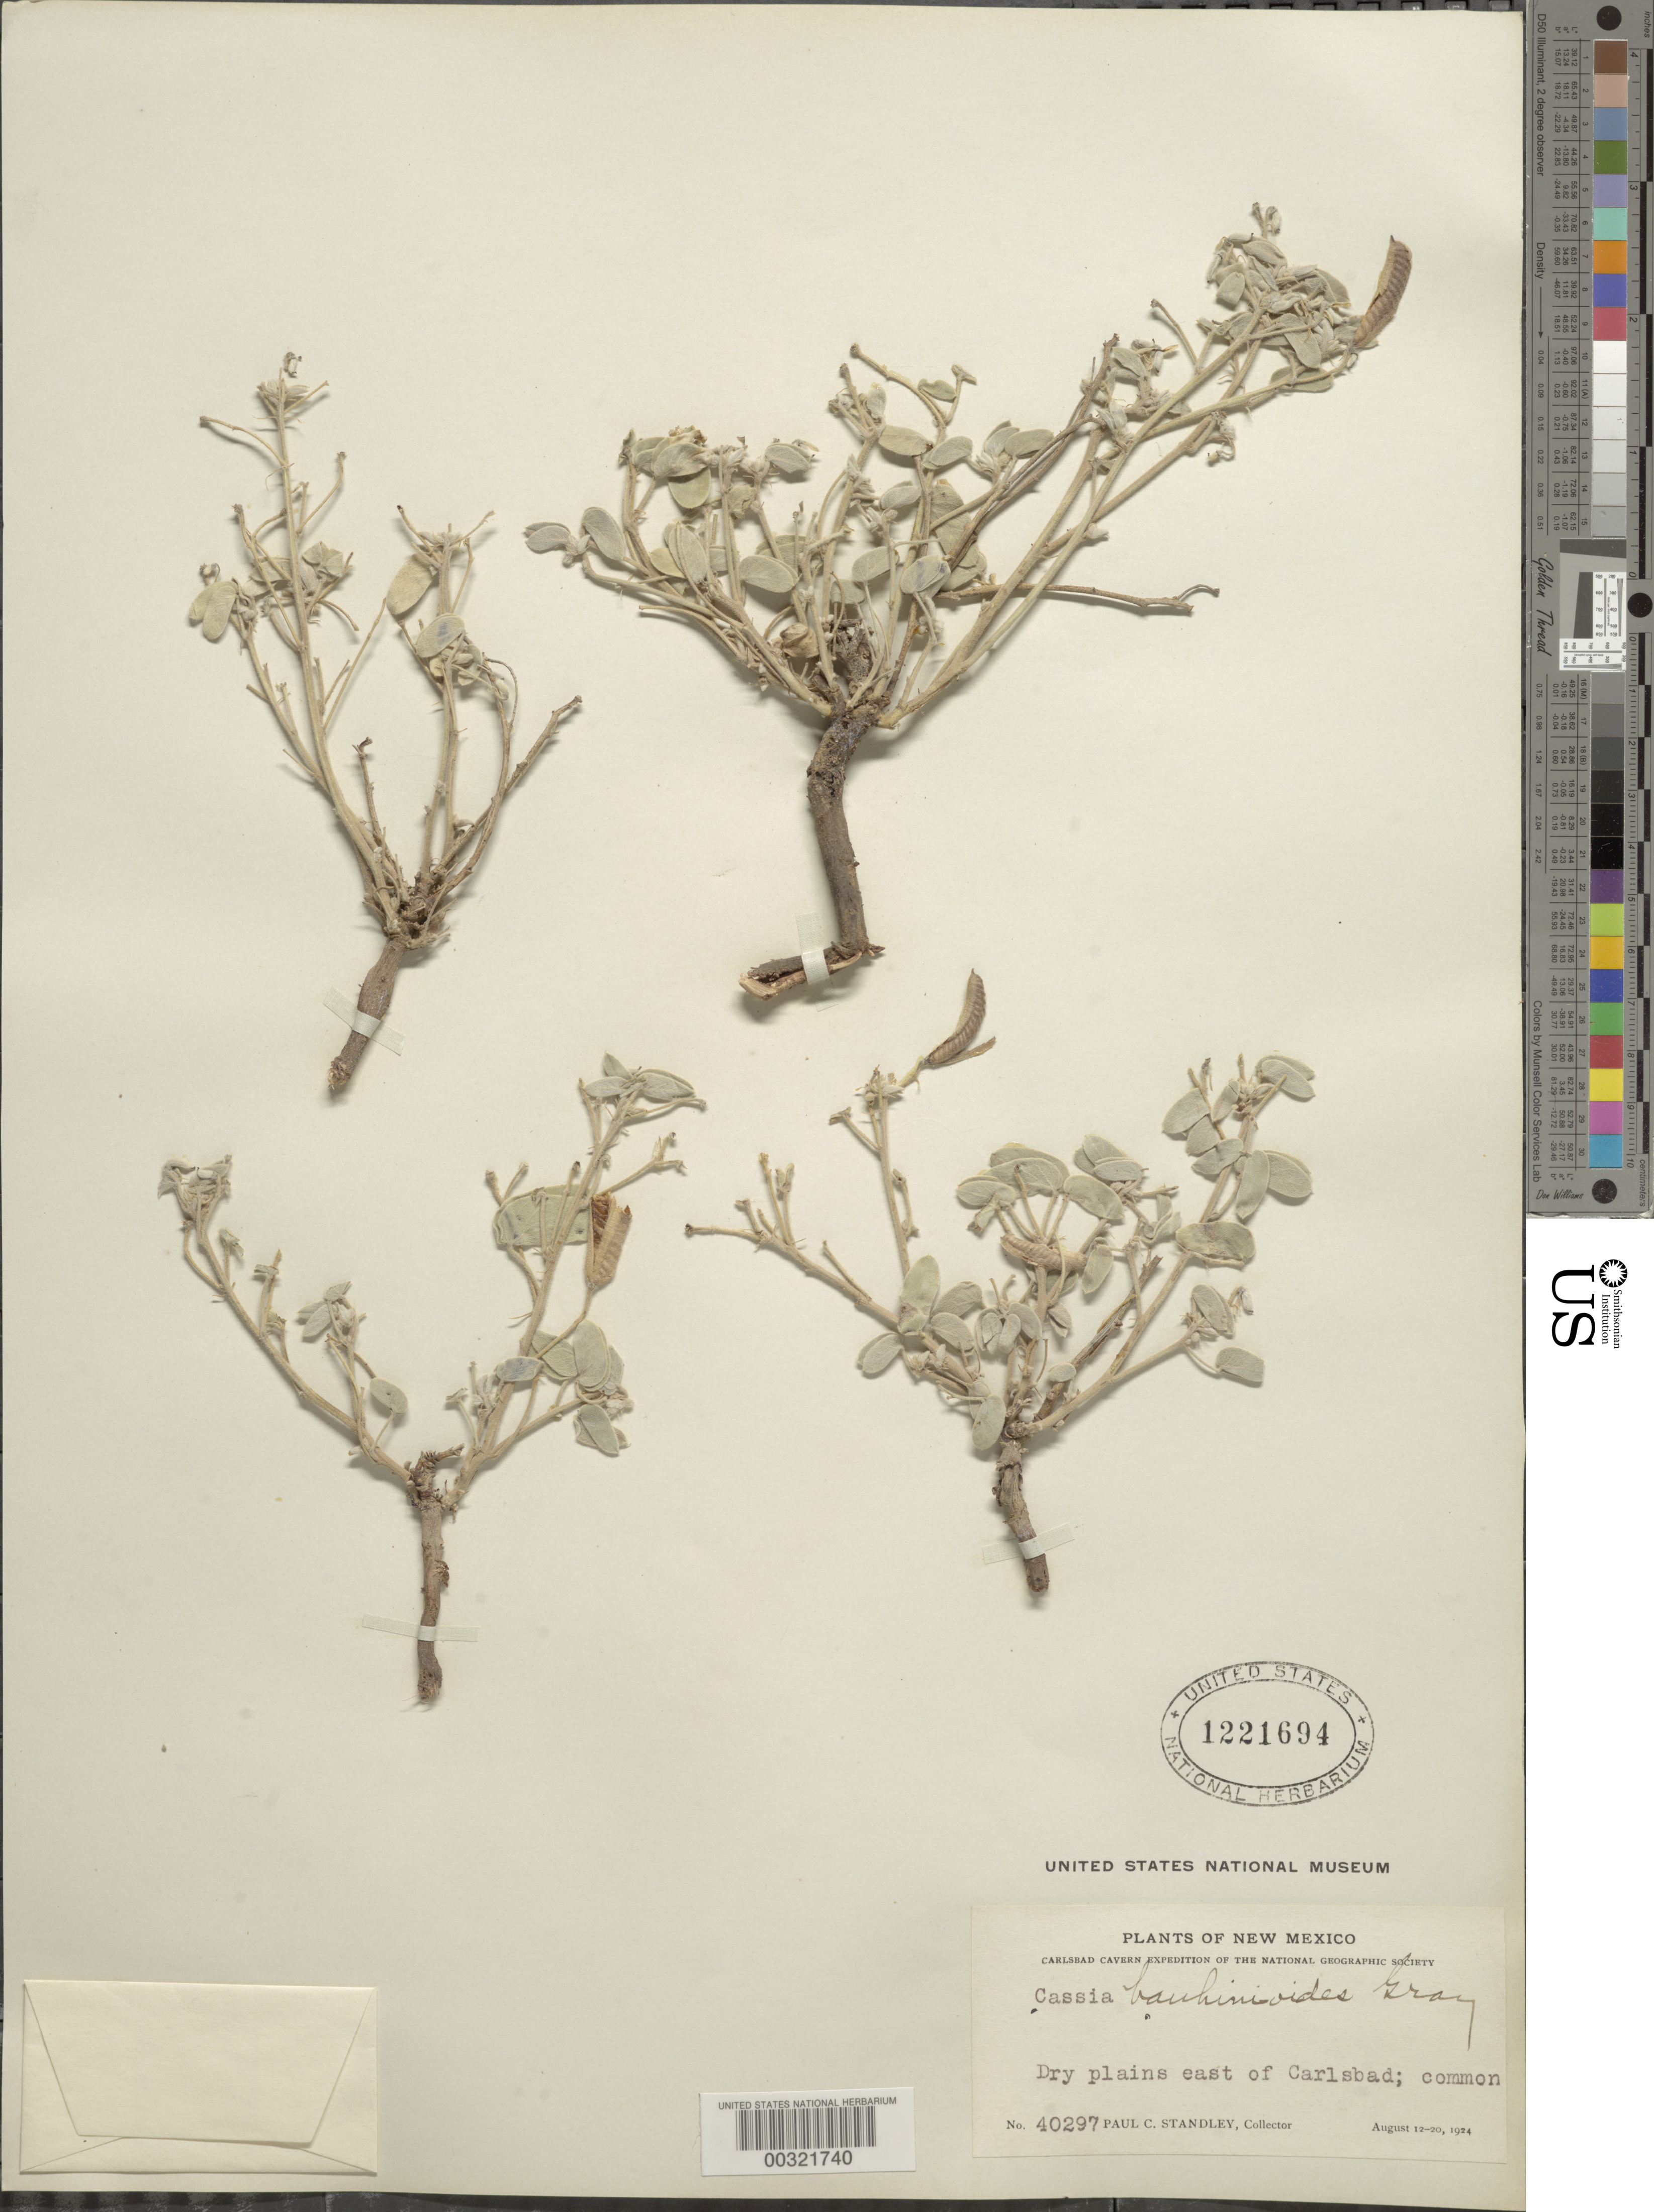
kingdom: Plantae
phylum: Tracheophyta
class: Magnoliopsida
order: Fabales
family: Fabaceae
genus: Senna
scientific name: Senna bauhinioides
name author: (A. Gray) H.S. Irwin & Barneby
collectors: P. C. Standley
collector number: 40297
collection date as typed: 12 Aug 1924 to 20 Aug 1924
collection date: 1924-08-12/1924-08-20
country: United States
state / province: New Mexico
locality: E of carlsbad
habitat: Dry plains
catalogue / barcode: US 1221694